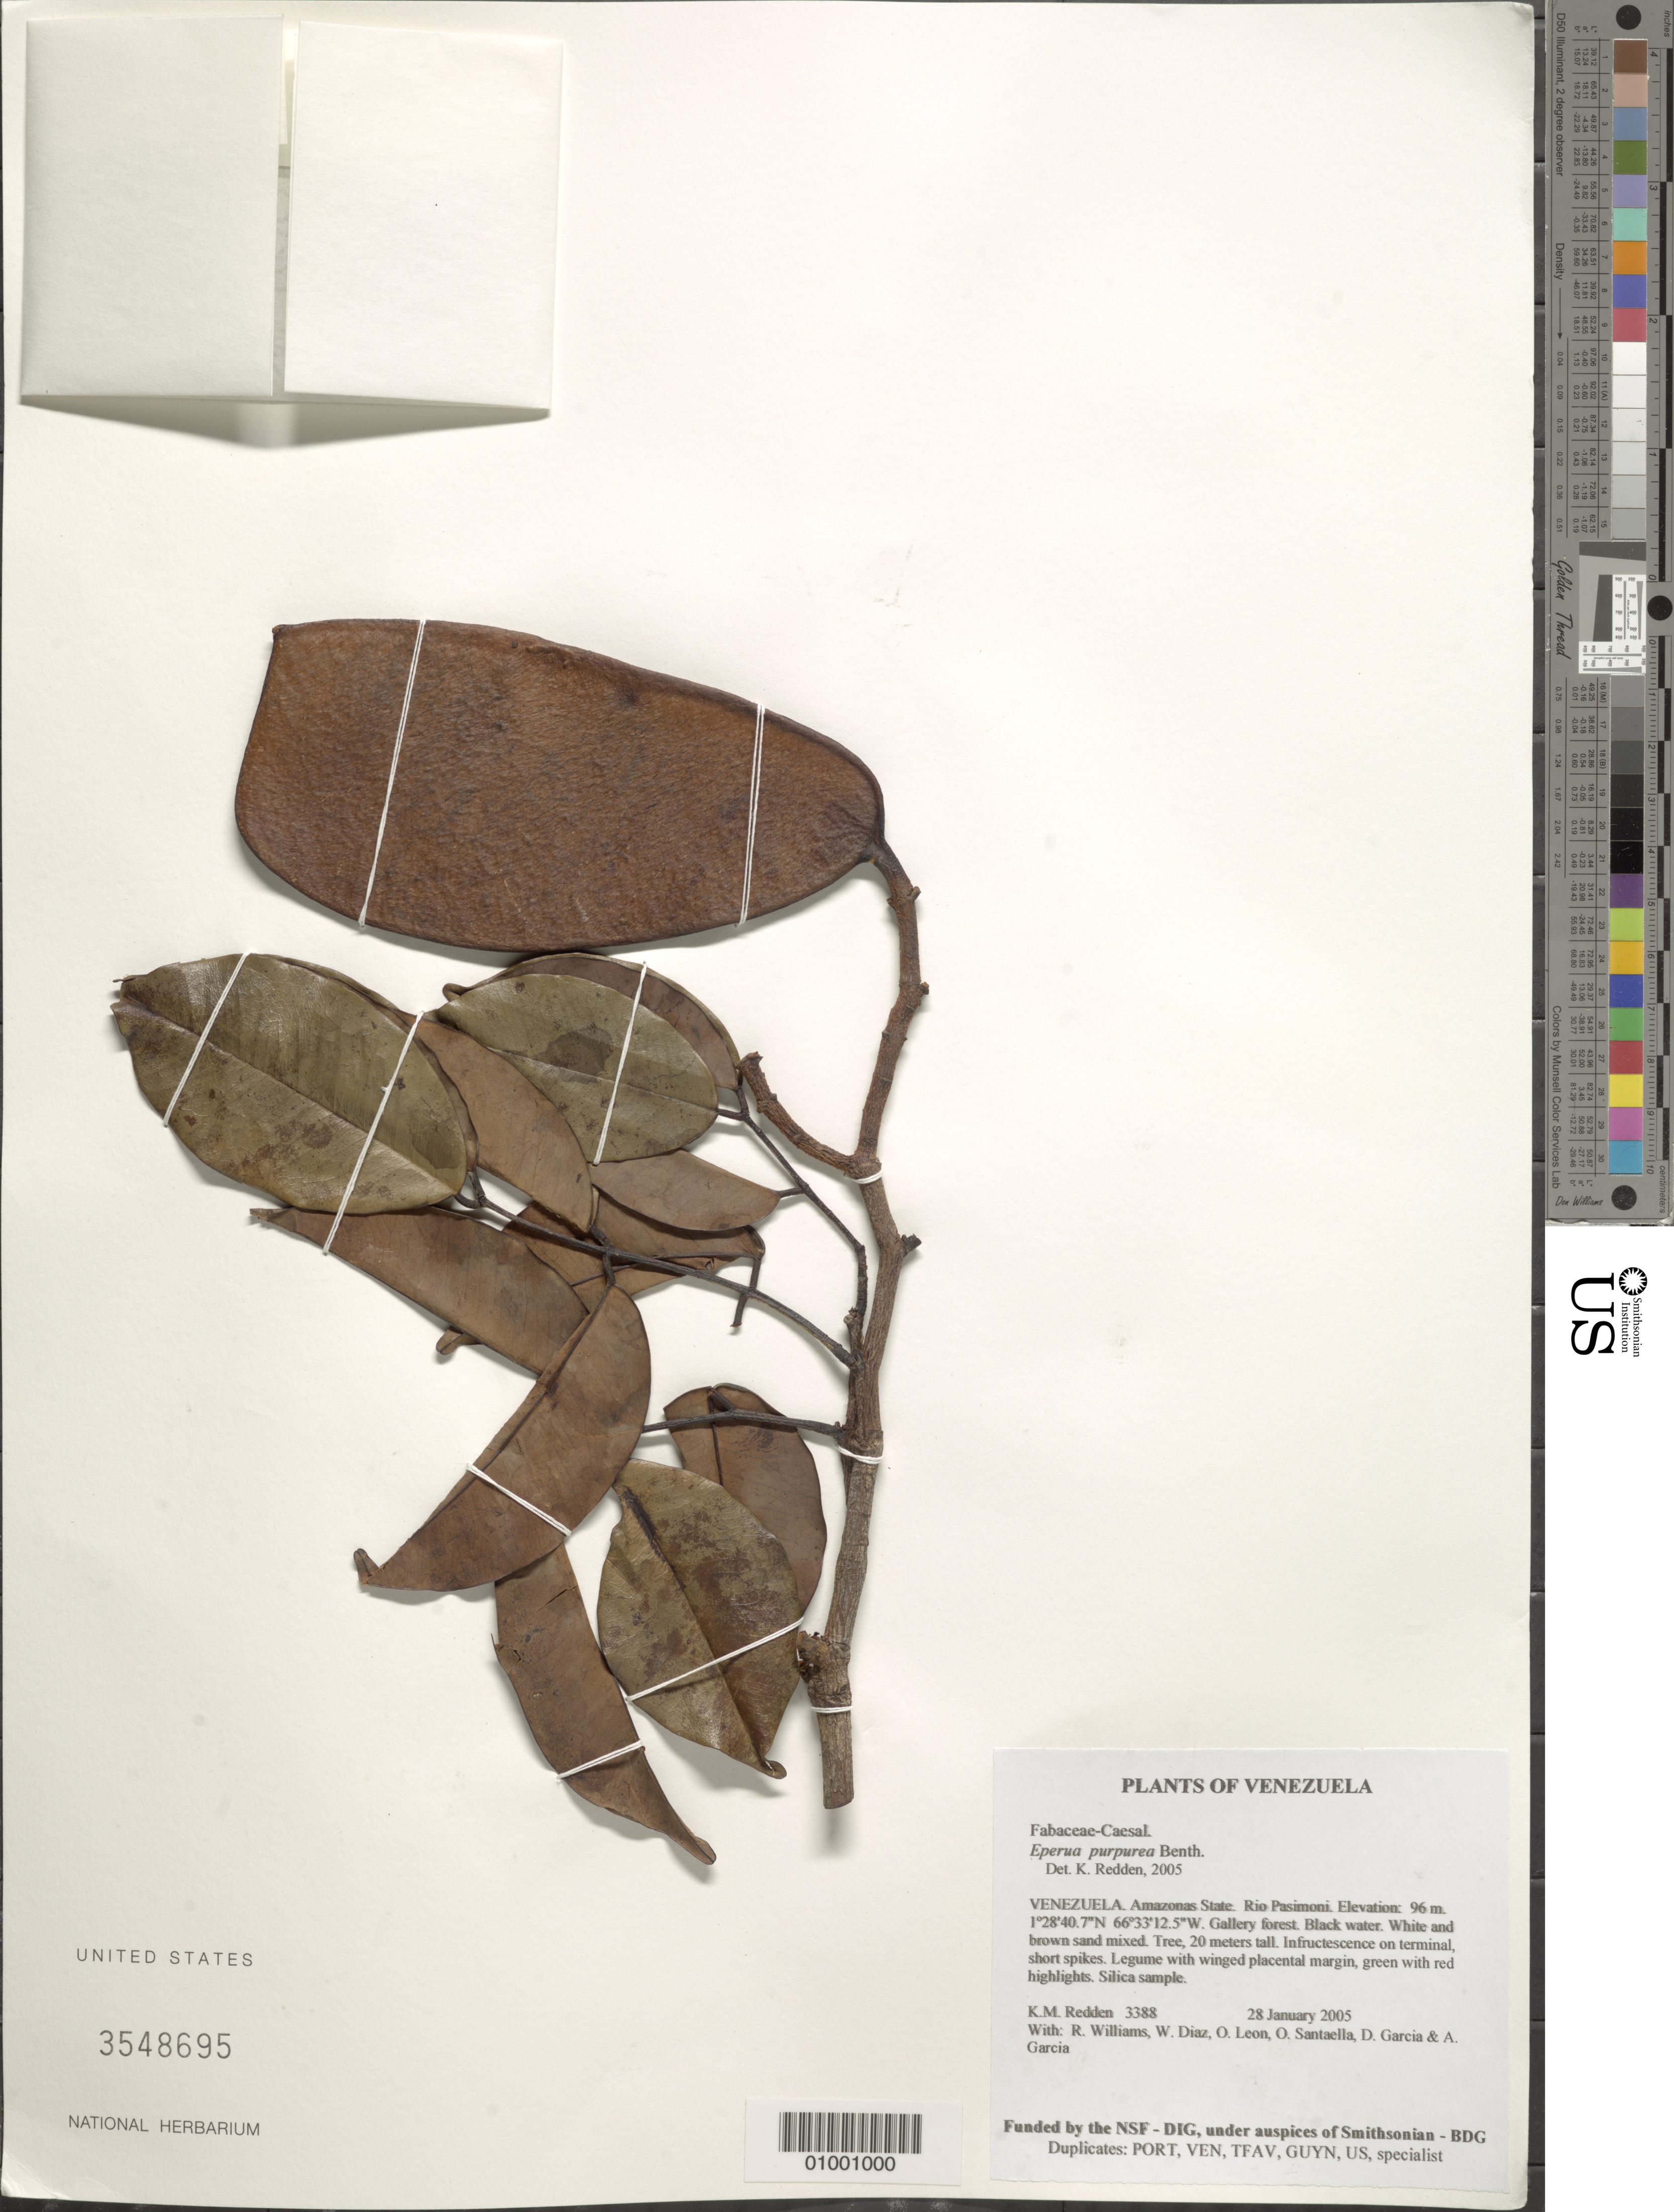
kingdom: Plantae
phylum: Tracheophyta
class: Magnoliopsida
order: Fabales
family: Fabaceae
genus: Eperua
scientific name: Eperua purpurea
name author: Benth.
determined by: Redden, K. M.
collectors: K. M. Redden, R. Williams, W. Díaz P., O. León, O. Santaella, D. Garcia & A. Garcia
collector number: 3388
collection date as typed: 28 January 2005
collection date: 2005-01-28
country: Venezuela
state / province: Amazonas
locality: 06 - Rio Pasimoni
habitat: Gallery forest. Black water. White and brown sand mixed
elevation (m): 96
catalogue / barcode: US 3548695